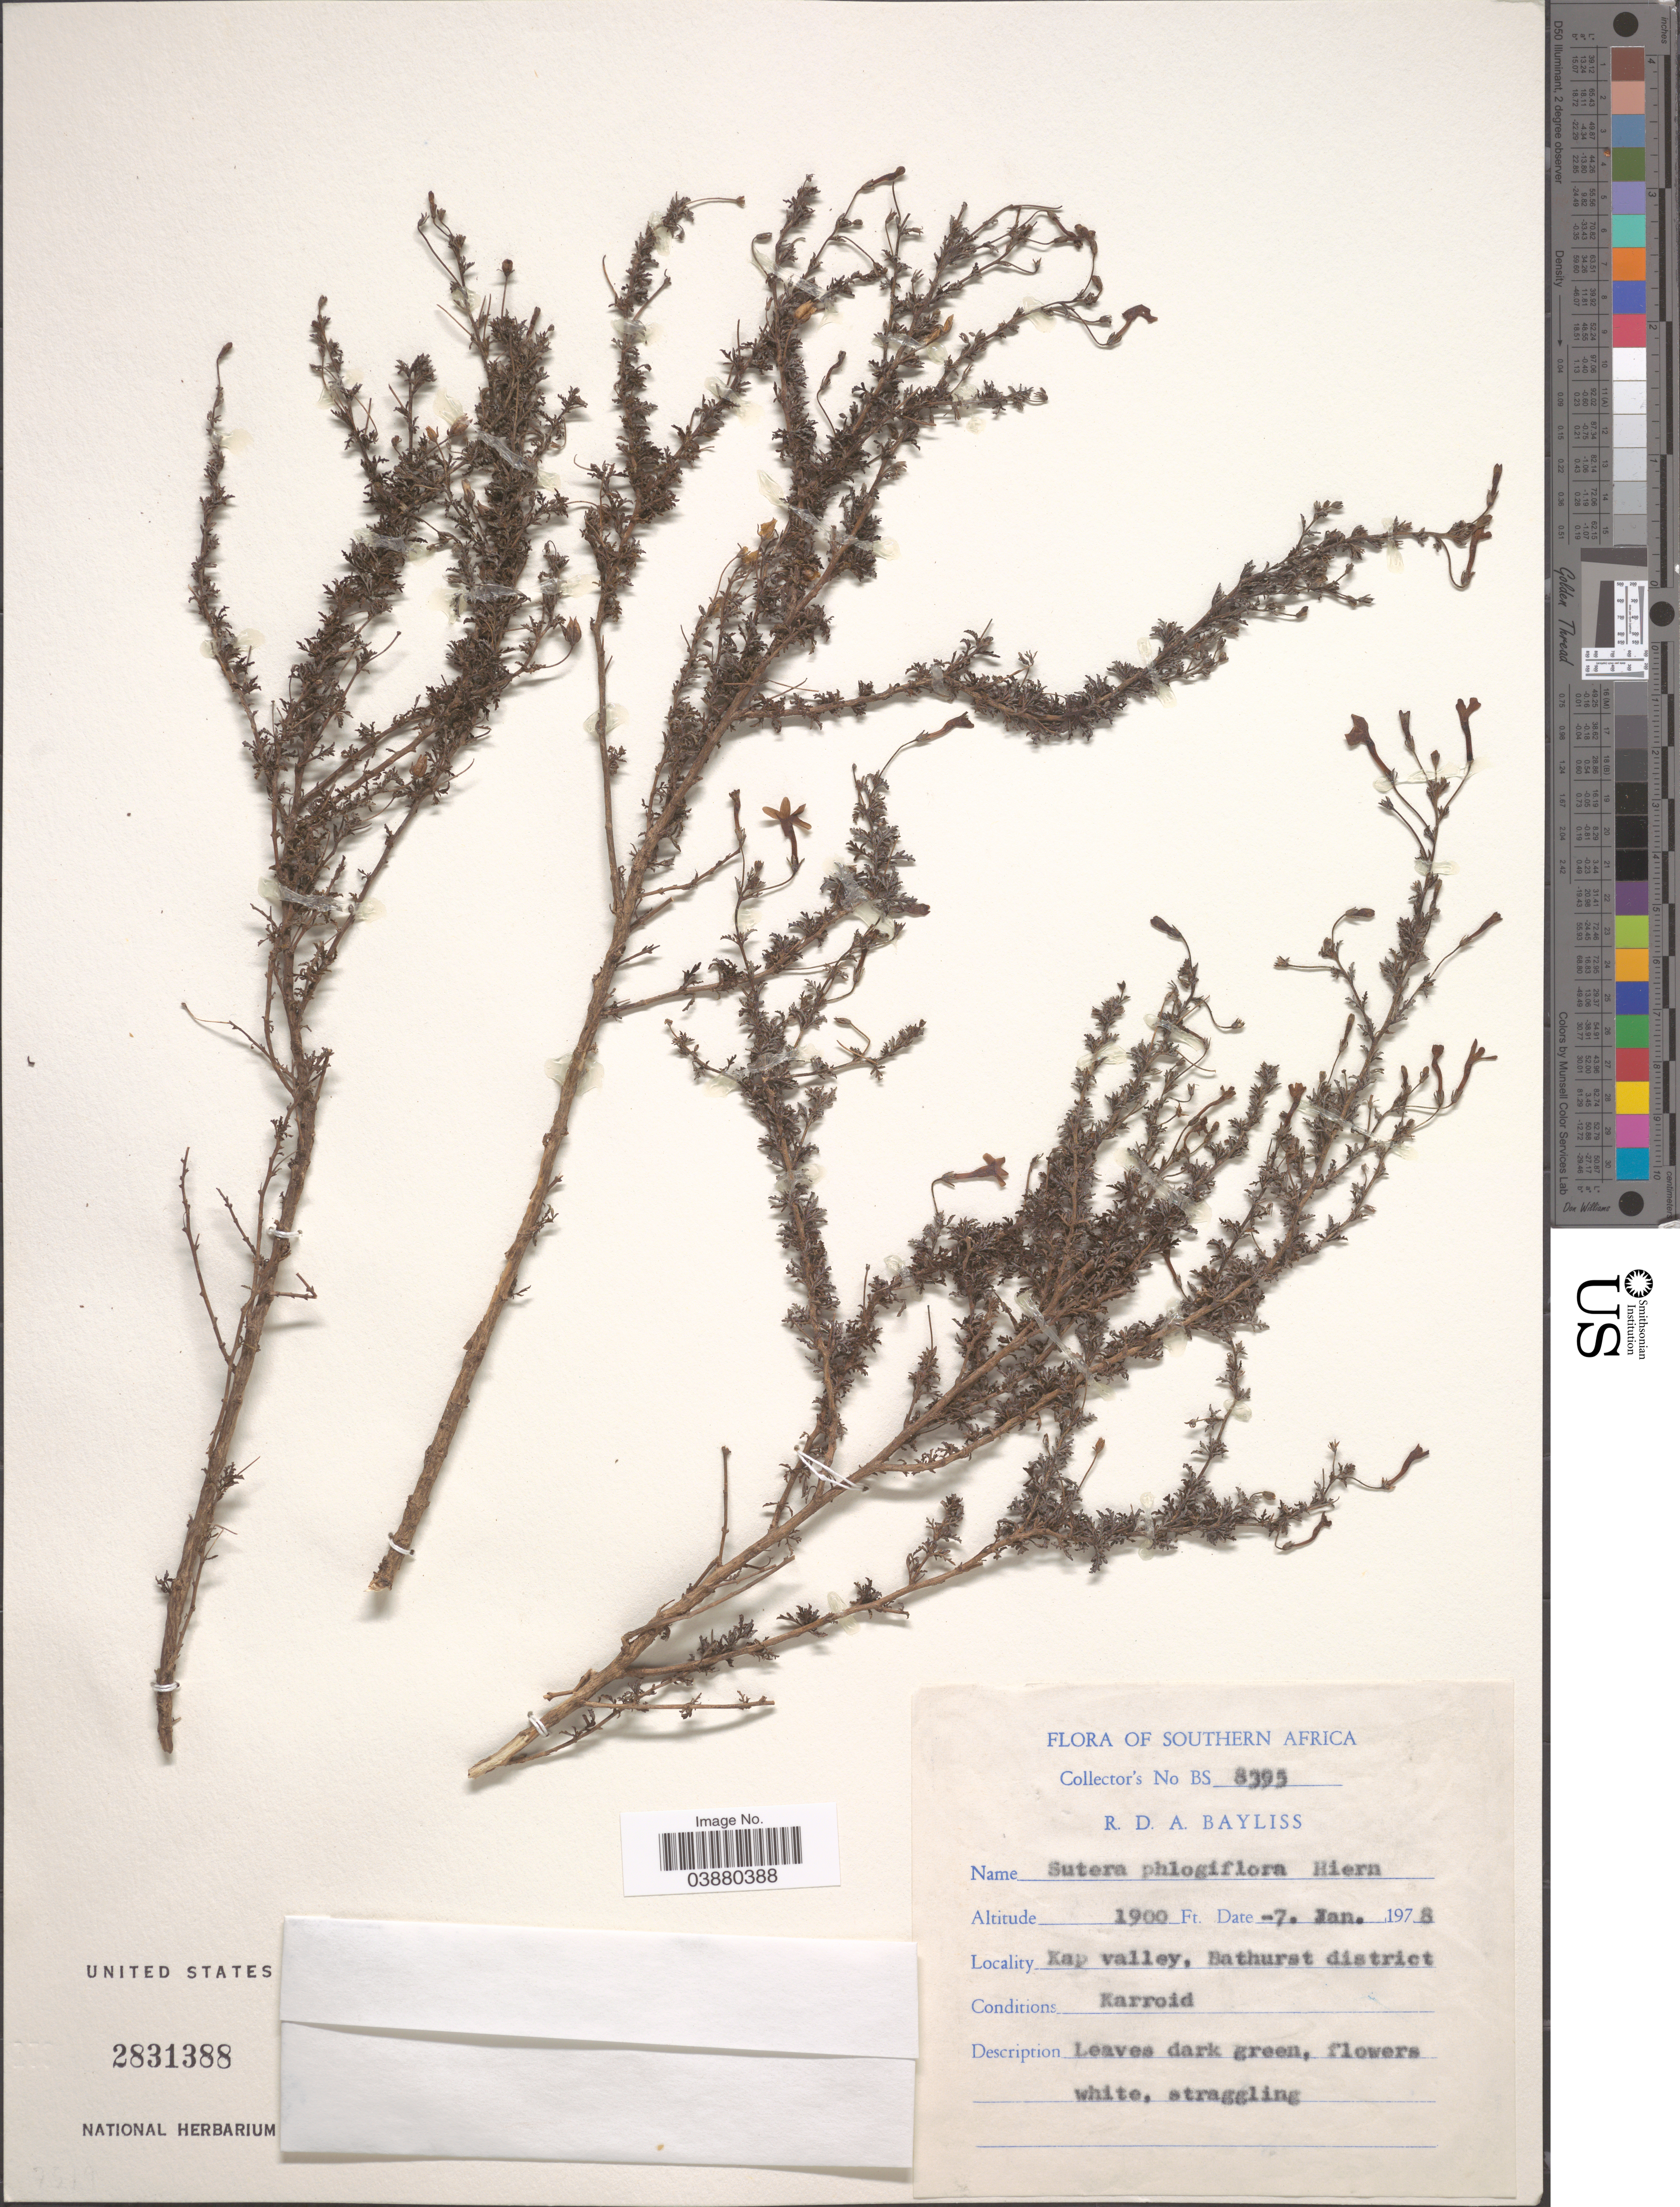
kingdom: Plantae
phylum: Tracheophyta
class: Magnoliopsida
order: Lamiales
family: Scrophulariaceae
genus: Jamesbrittenia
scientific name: Jamesbrittenia phlogiflora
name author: (Benth.) Hilliard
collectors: R. Bayliss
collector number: BS 8395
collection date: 1978-01-07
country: South Africa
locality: Southern Africa. Kap valley, Bathurst district.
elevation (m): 579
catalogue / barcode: US 2831388